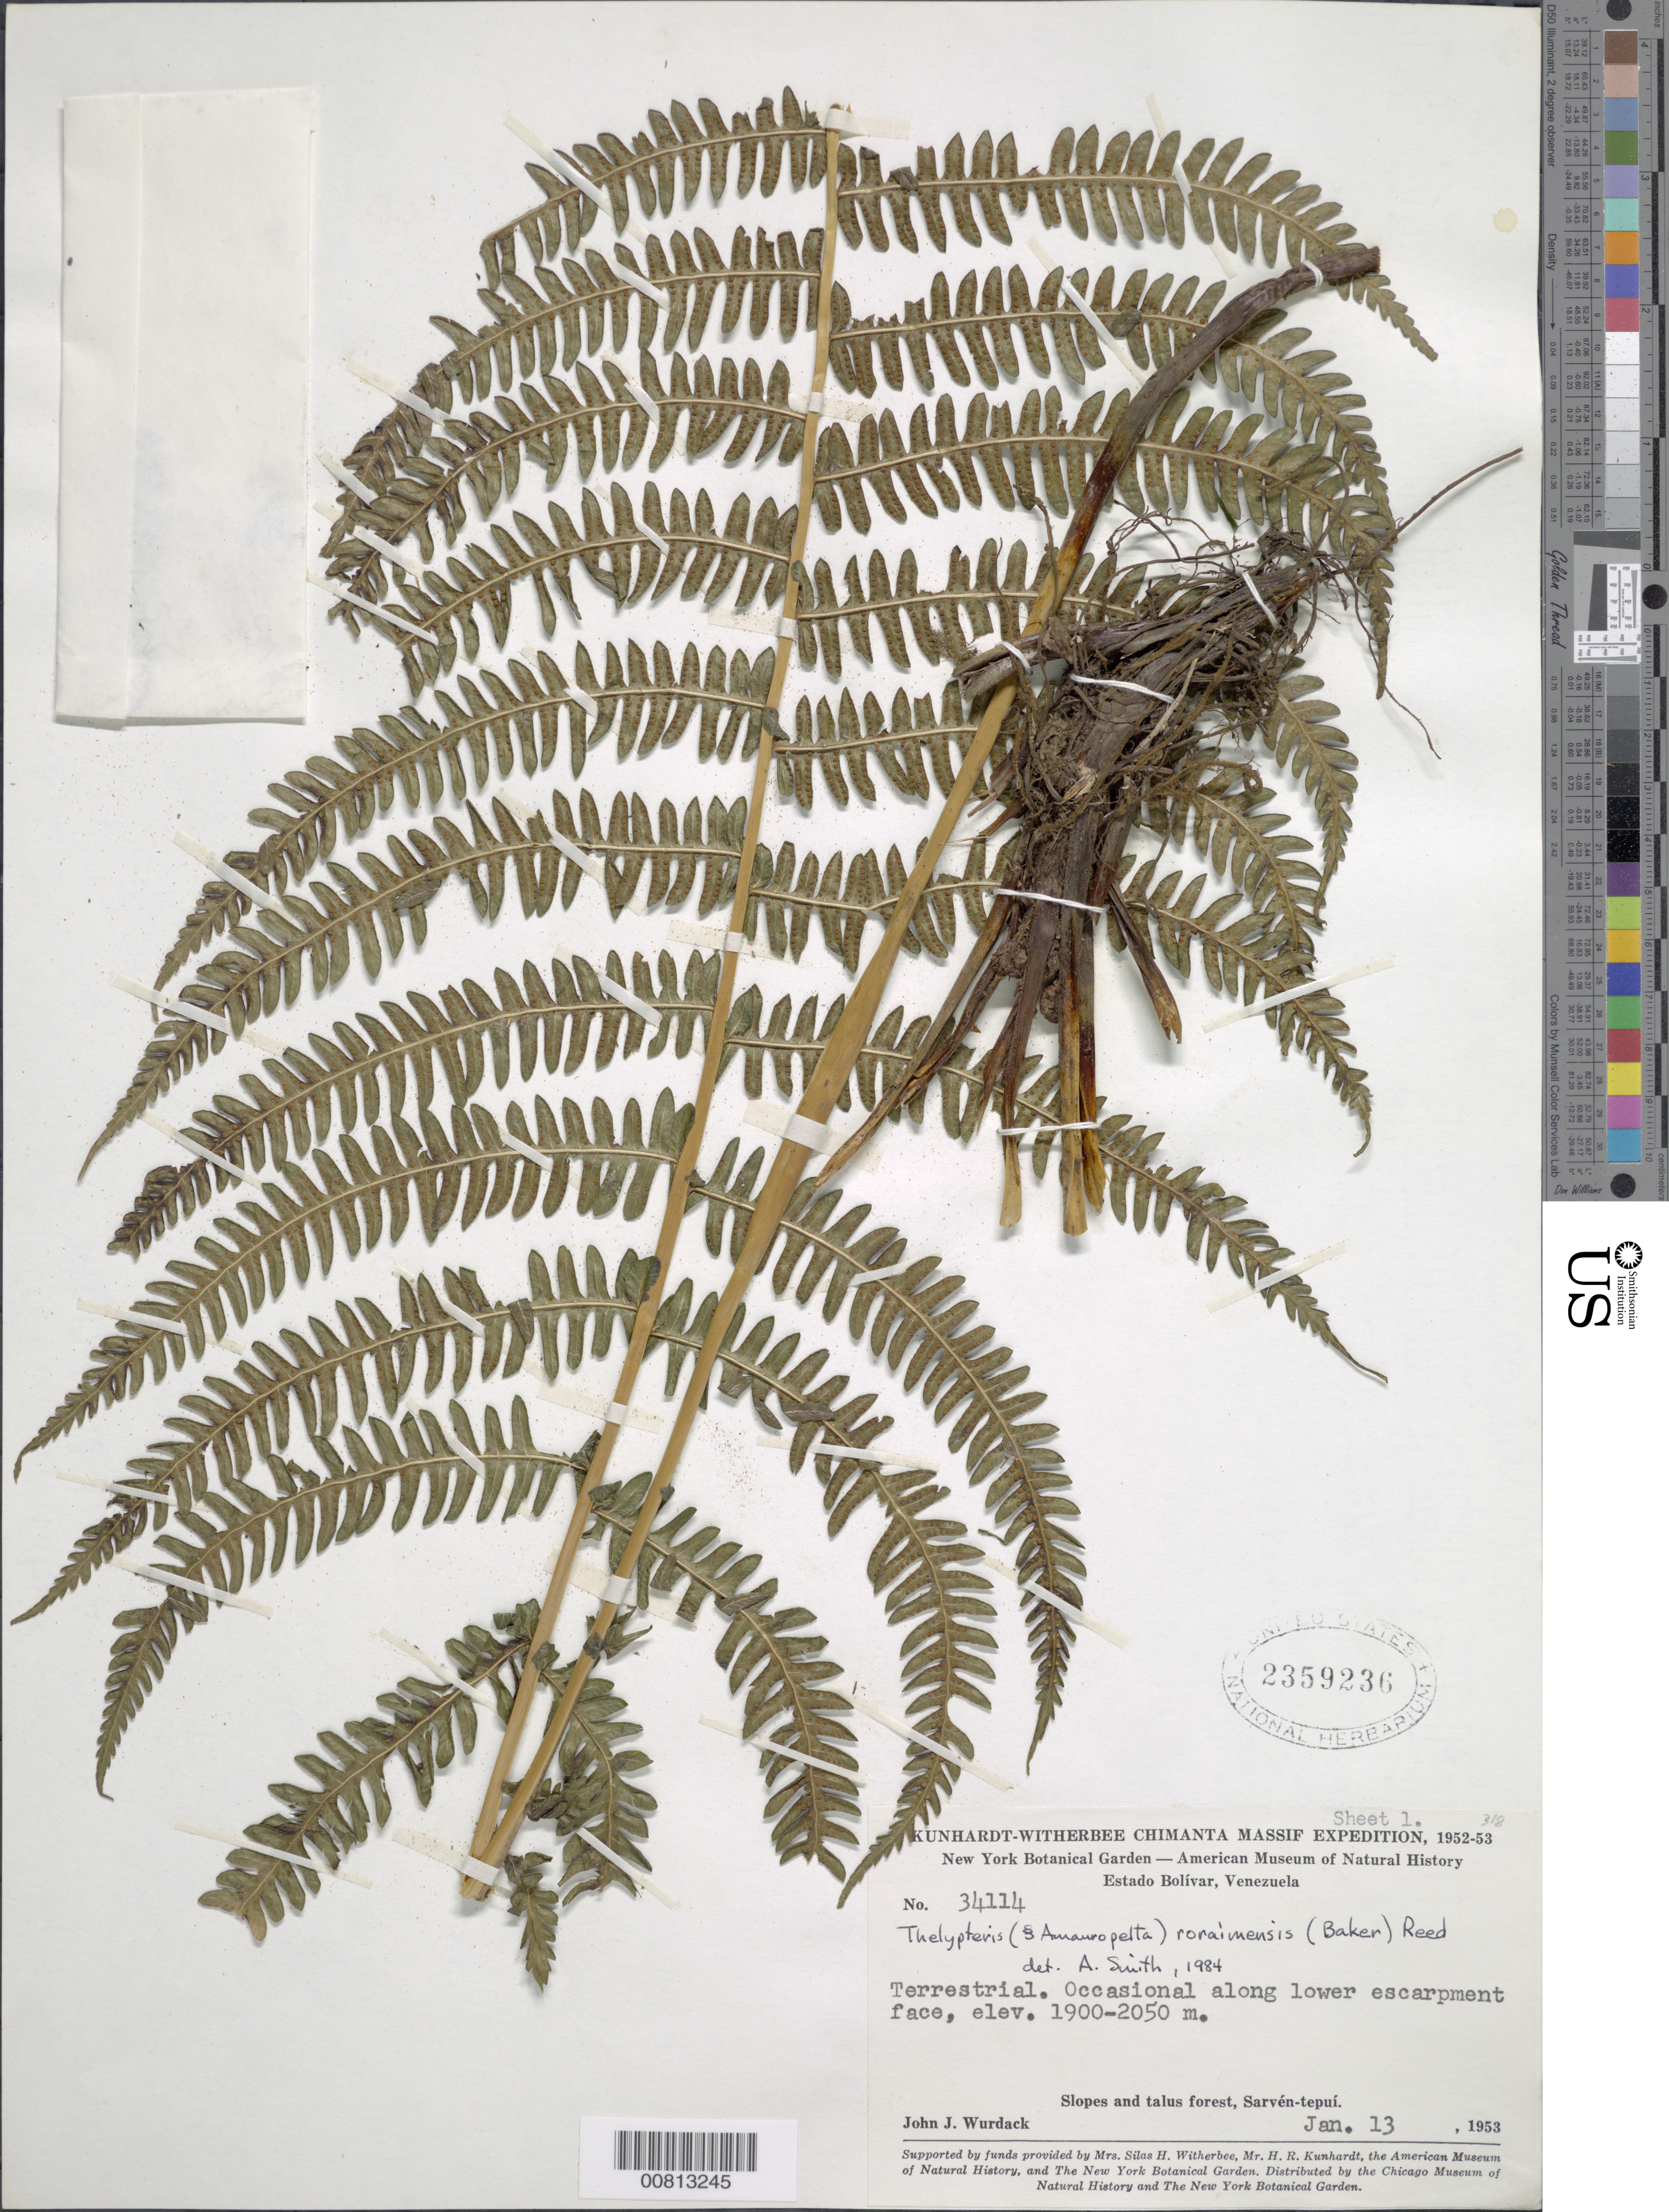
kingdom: Plantae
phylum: Tracheophyta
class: Polypodiopsida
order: Polypodiales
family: Thelypteridaceae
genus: Thelypteris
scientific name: Thelypteris roraimensis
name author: (Baker) C.F. Reed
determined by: Smith, Alan R., (UC)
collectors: J. J. Wurdack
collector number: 34114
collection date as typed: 13-Jan-53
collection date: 1953-01-13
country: Venezuela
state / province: Bolívar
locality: Sarvén-tepuí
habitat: Slopes and talus forest; along lower escarpment face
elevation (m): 1900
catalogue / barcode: US 2359236